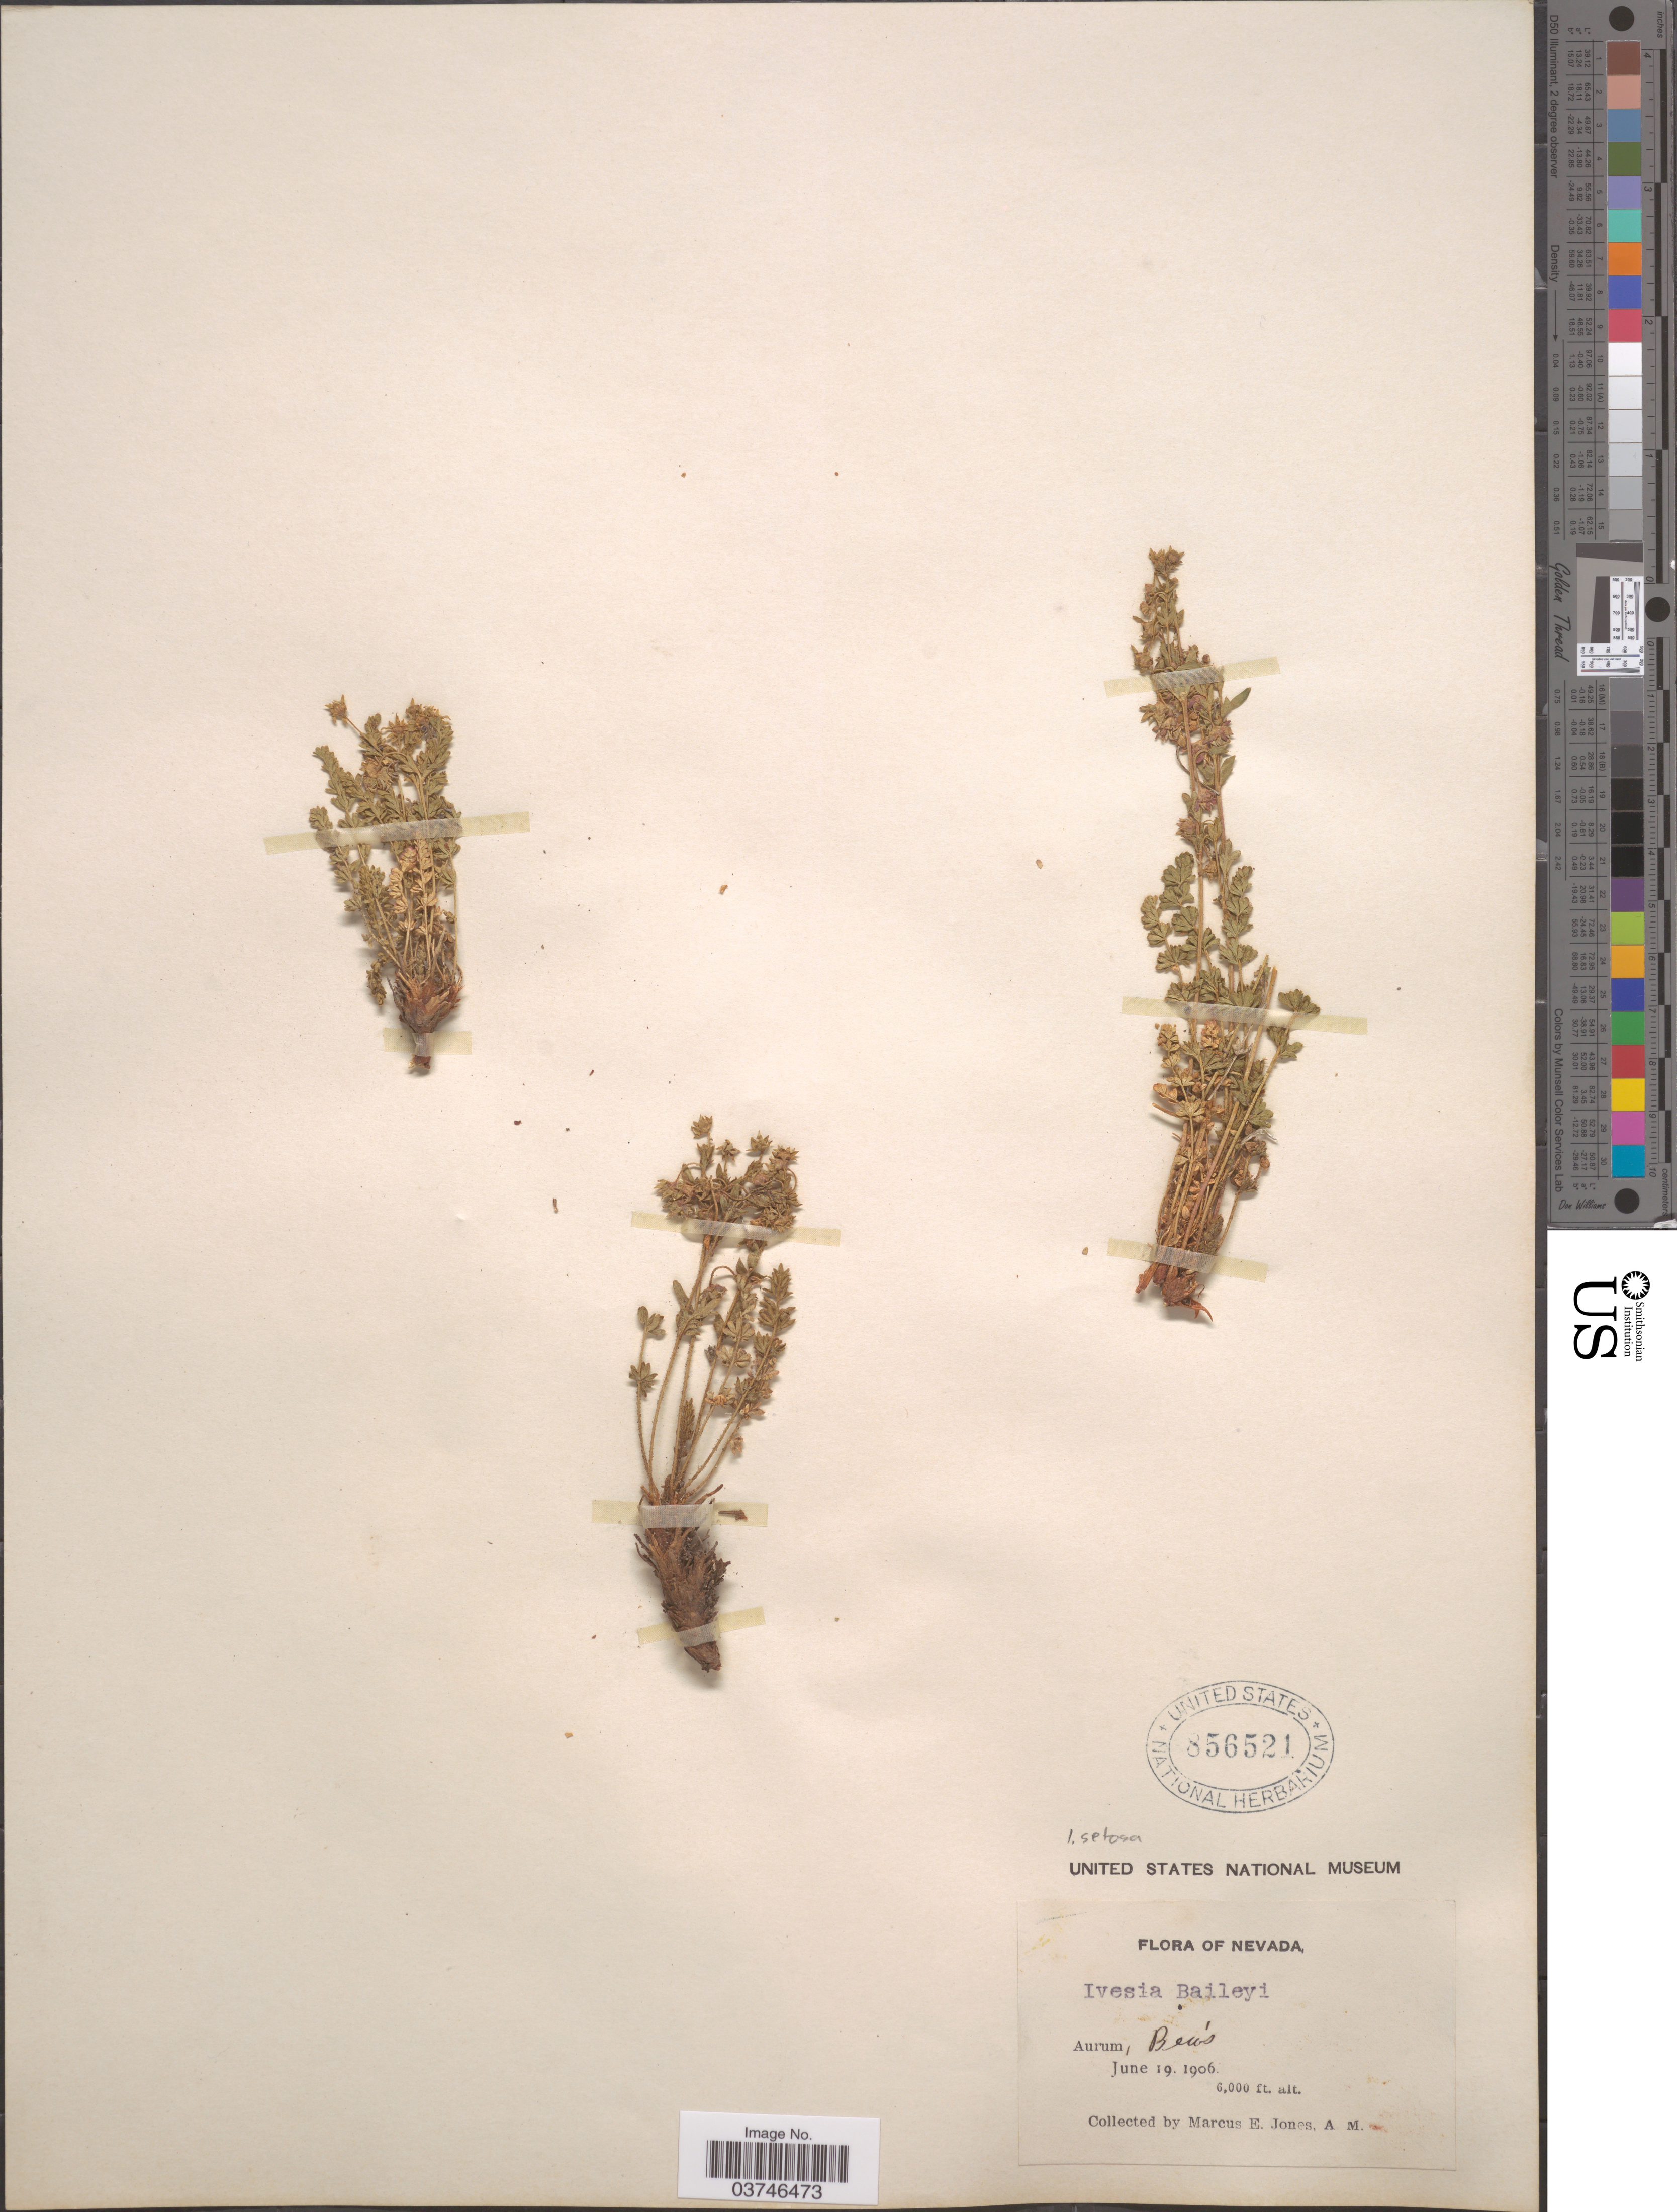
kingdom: Plantae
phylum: Tracheophyta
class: Magnoliopsida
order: Rosales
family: Rosaceae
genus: Potentilla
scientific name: Potentilla setosa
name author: (S. Watson) Mosyakin & Shiyan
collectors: M. E. Jones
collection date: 1906-06-19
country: United States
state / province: Nevada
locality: Aurum, Bew's.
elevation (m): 1829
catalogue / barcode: US 856521